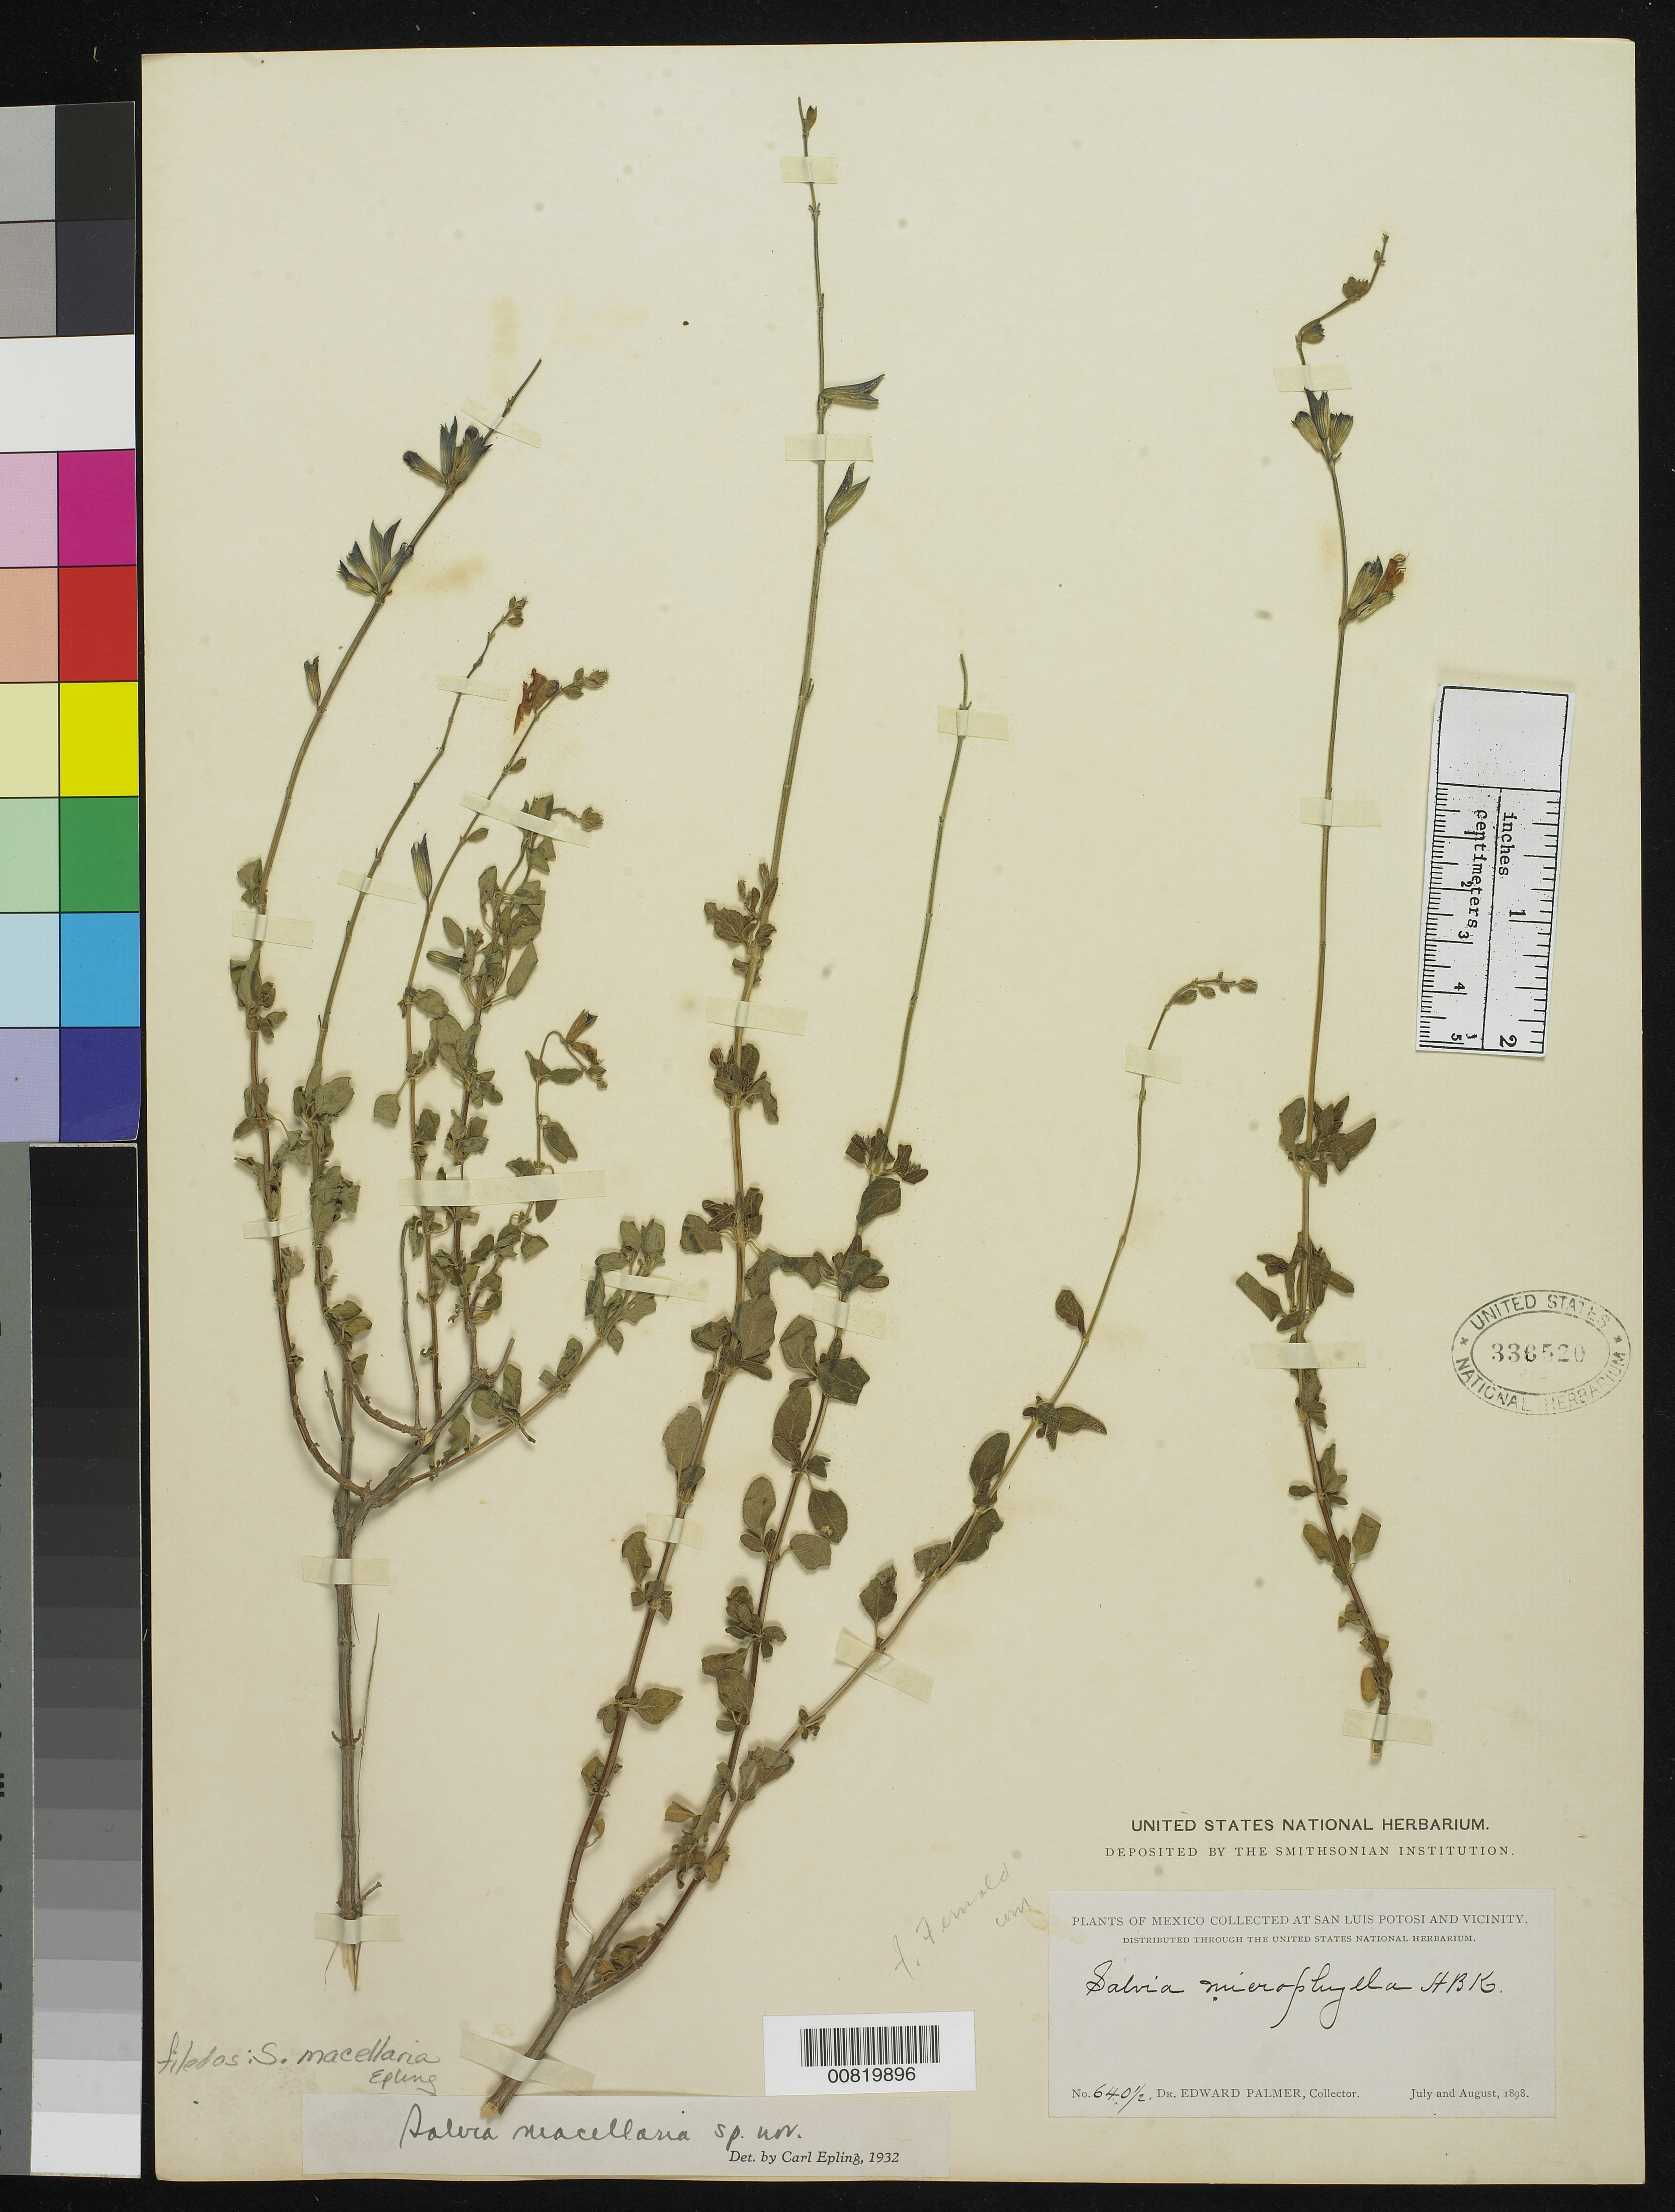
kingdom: Plantae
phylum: Tracheophyta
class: Magnoliopsida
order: Lamiales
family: Lamiaceae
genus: Salvia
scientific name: Salvia macellaria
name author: Epling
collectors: E. Palmer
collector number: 640½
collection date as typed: Jul 1898 to -- Aug 1898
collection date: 1898-07/1898-08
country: Mexico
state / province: San Luis Potosí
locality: San Luis Potosí and vicinity.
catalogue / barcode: US 336520